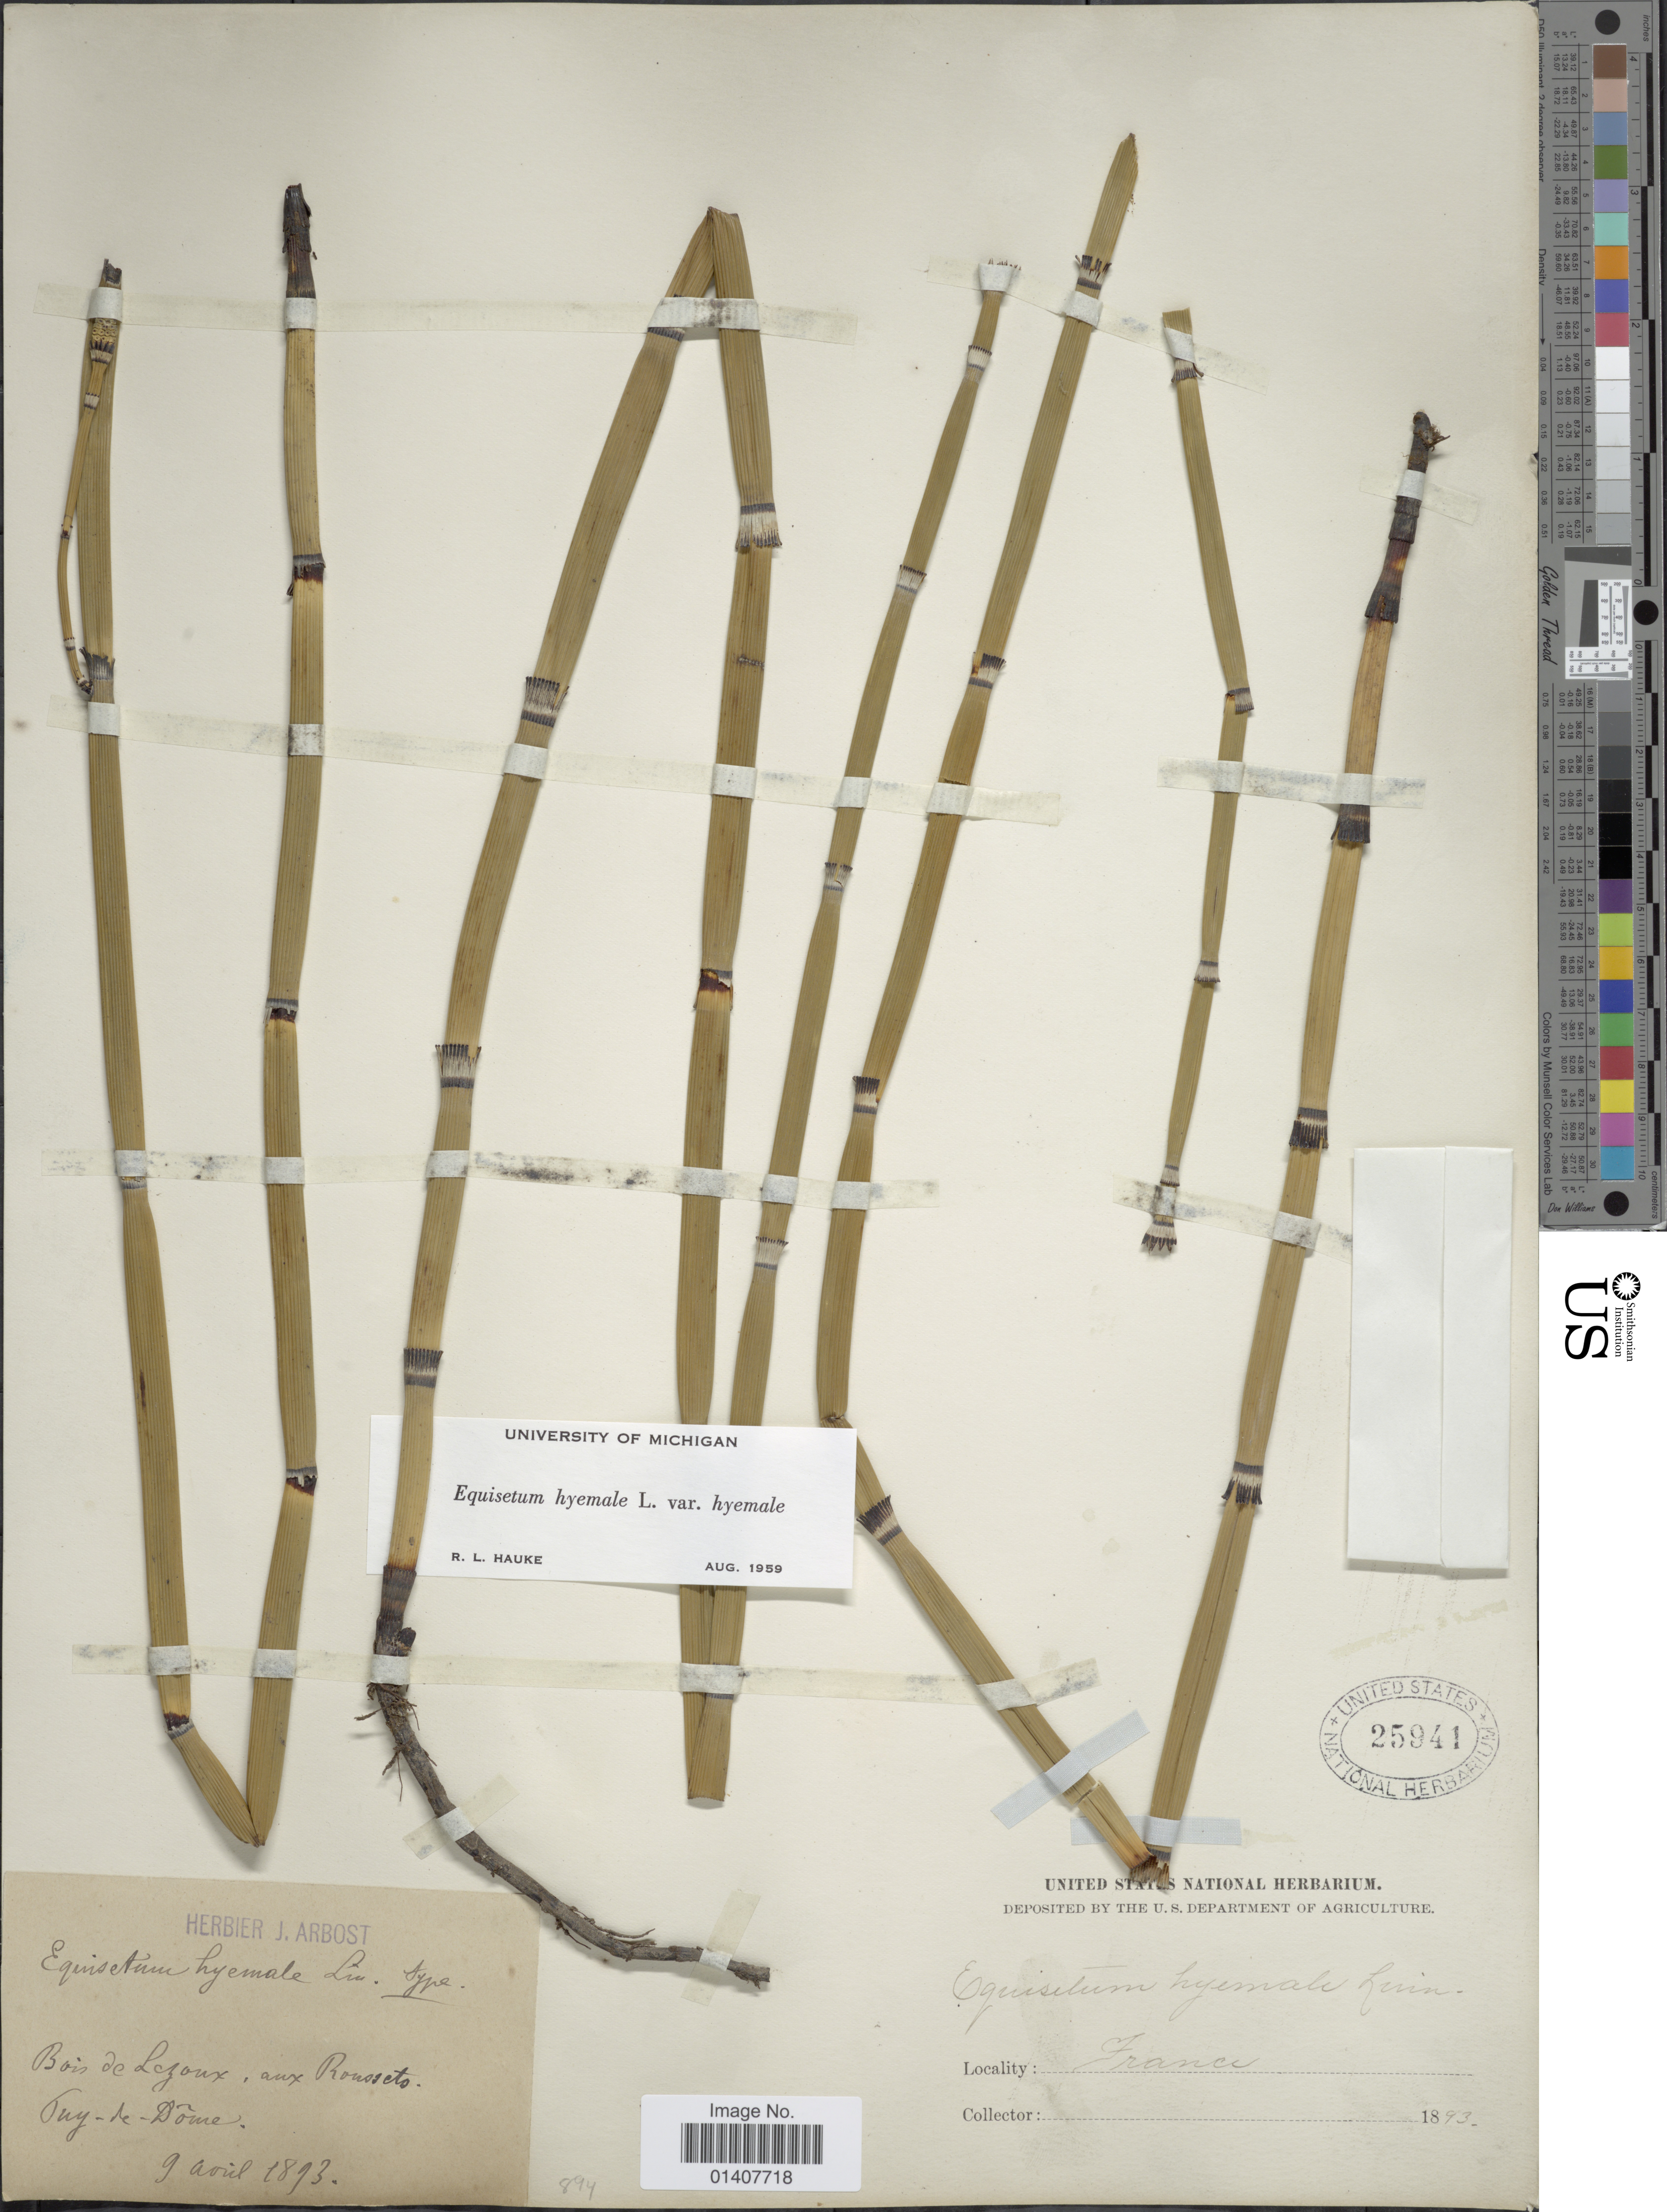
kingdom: Plantae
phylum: Tracheophyta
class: Polypodiopsida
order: Equisetales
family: Equisetaceae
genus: Equisetum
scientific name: Equisetum hyemale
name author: L.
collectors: ex herb. J. Arbost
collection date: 1893-08-09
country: France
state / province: Auvergne-Rhône-Alpes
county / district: Puy-de-Dôme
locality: Bois de Lezoux, auf Roussets, Puy-de-Dome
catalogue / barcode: US 25941